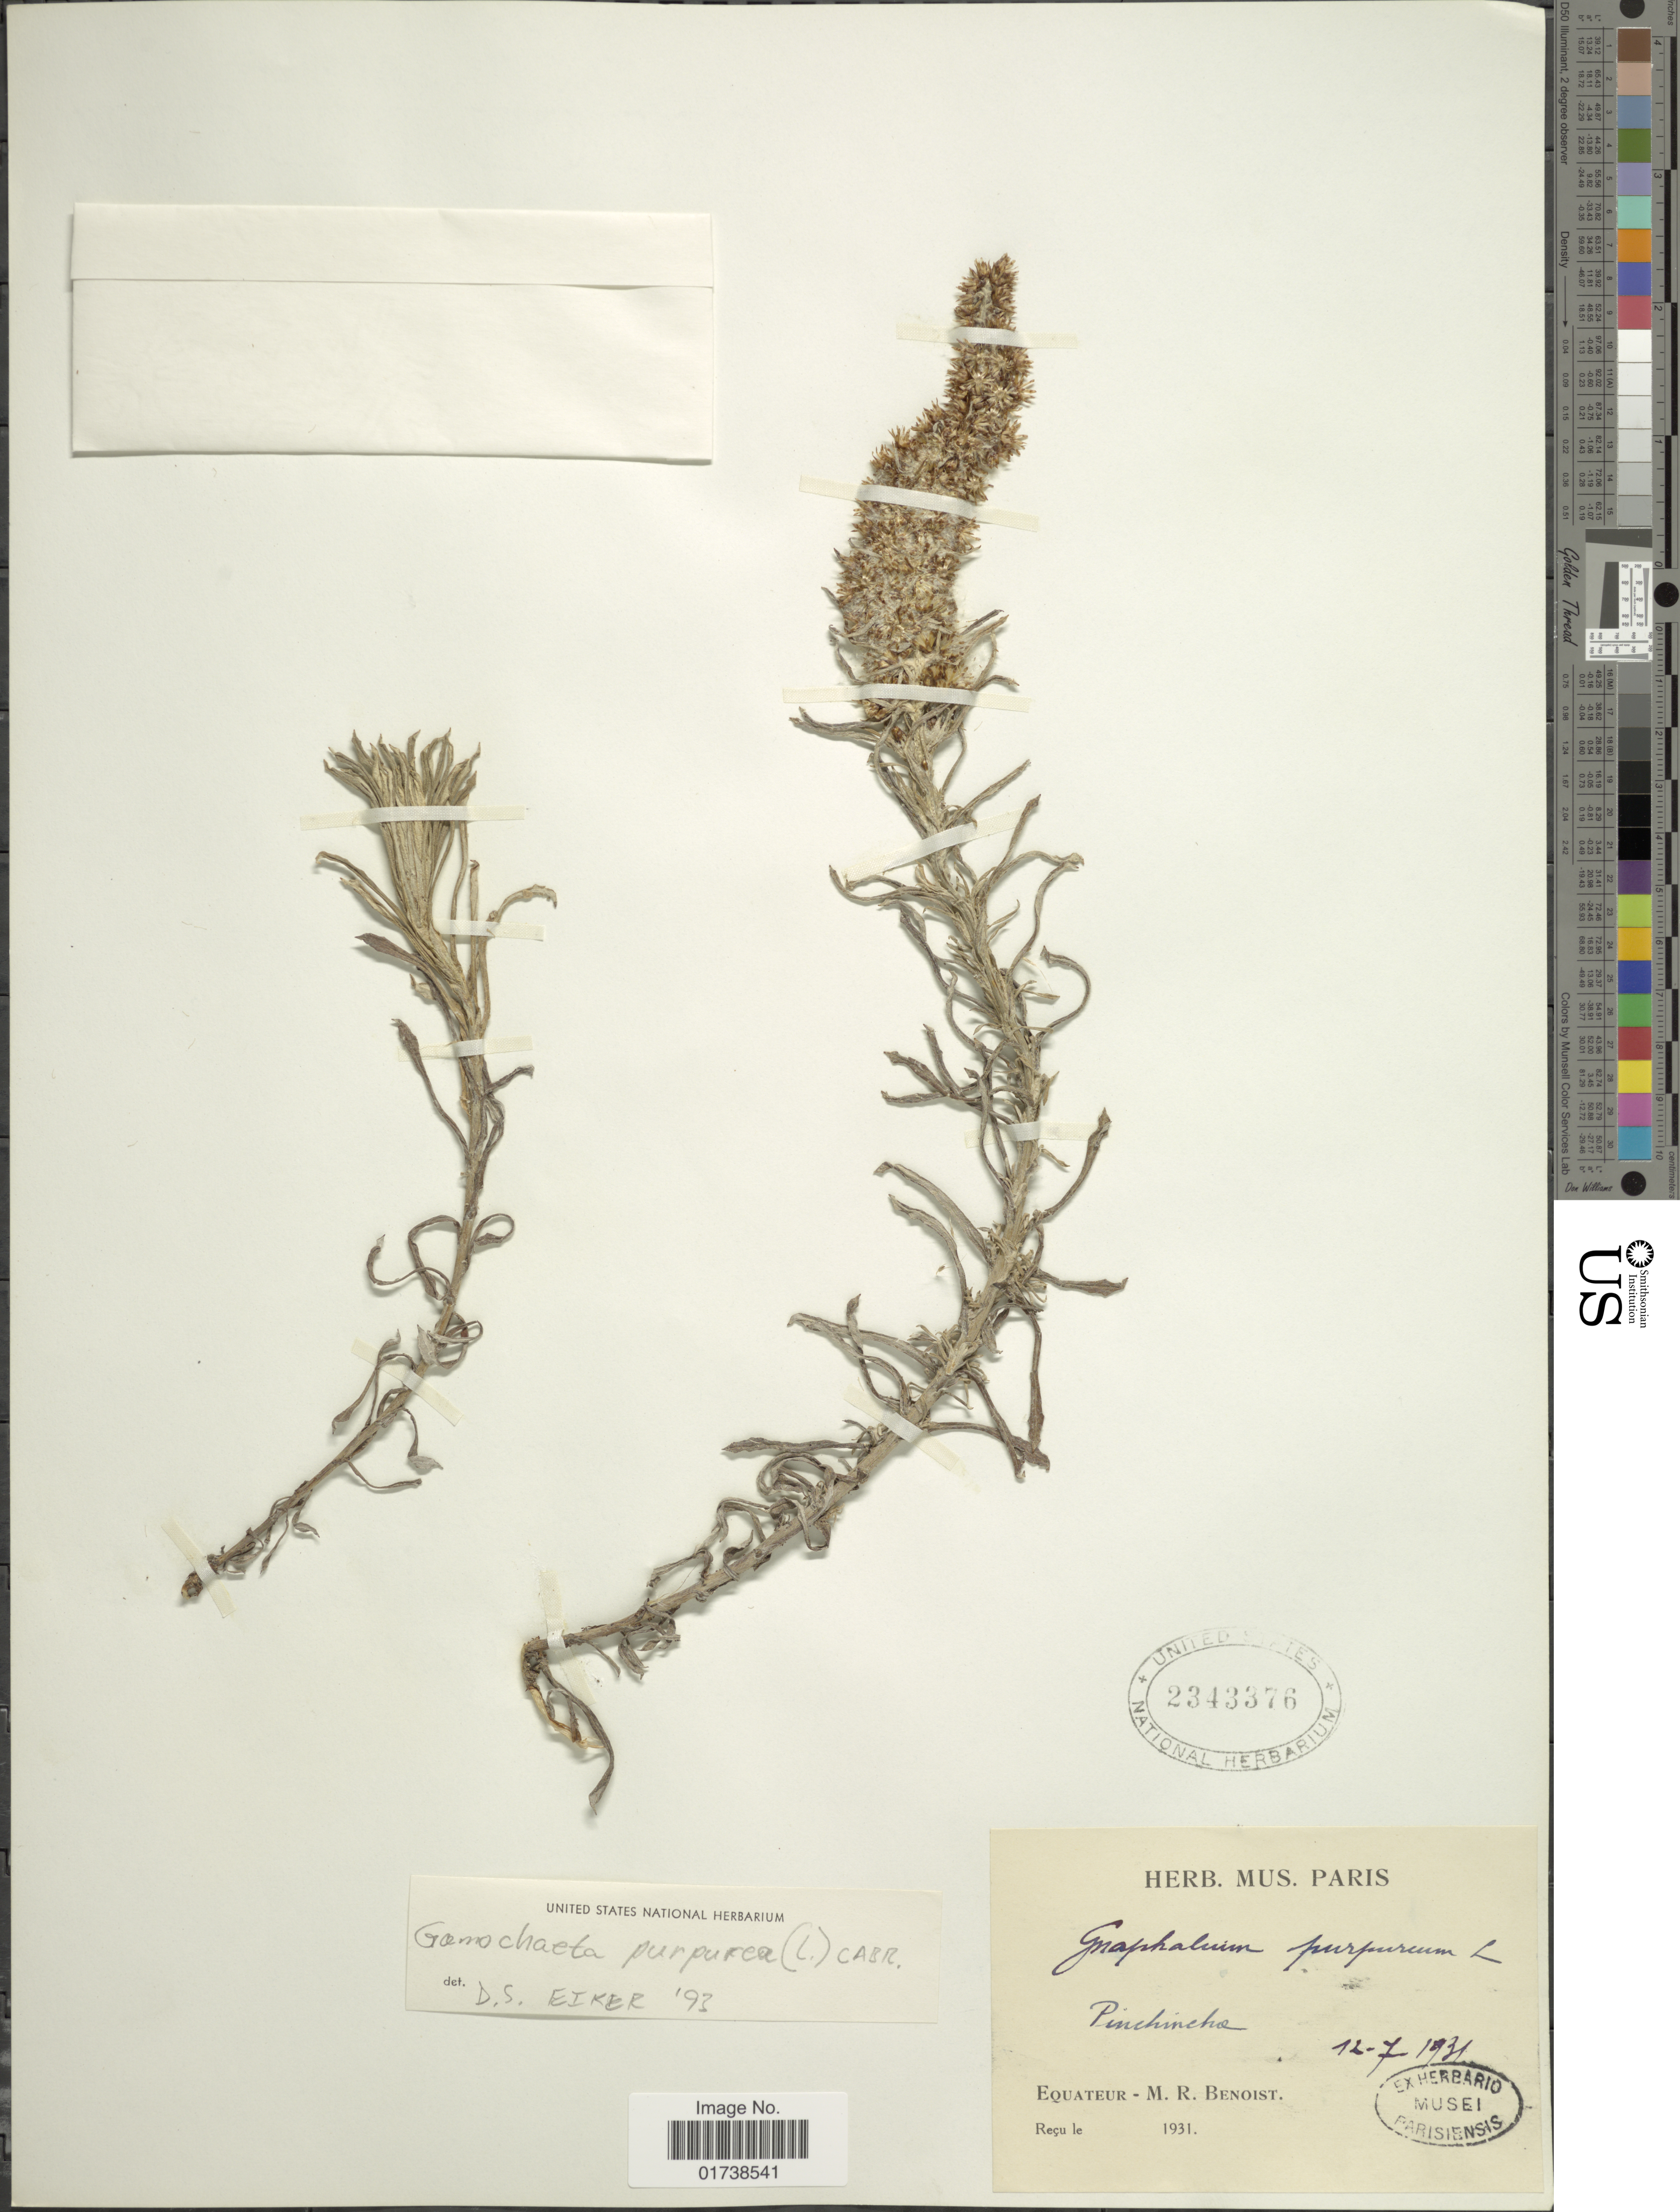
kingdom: Plantae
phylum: Tracheophyta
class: Magnoliopsida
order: Asterales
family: Asteraceae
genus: Gamochaeta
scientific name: Gamochaeta purpurea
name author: (L.) Cabrera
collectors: R. Benoist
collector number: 1931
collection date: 1931-07-12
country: Ecuador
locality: Pinchincha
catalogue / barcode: US 2343376